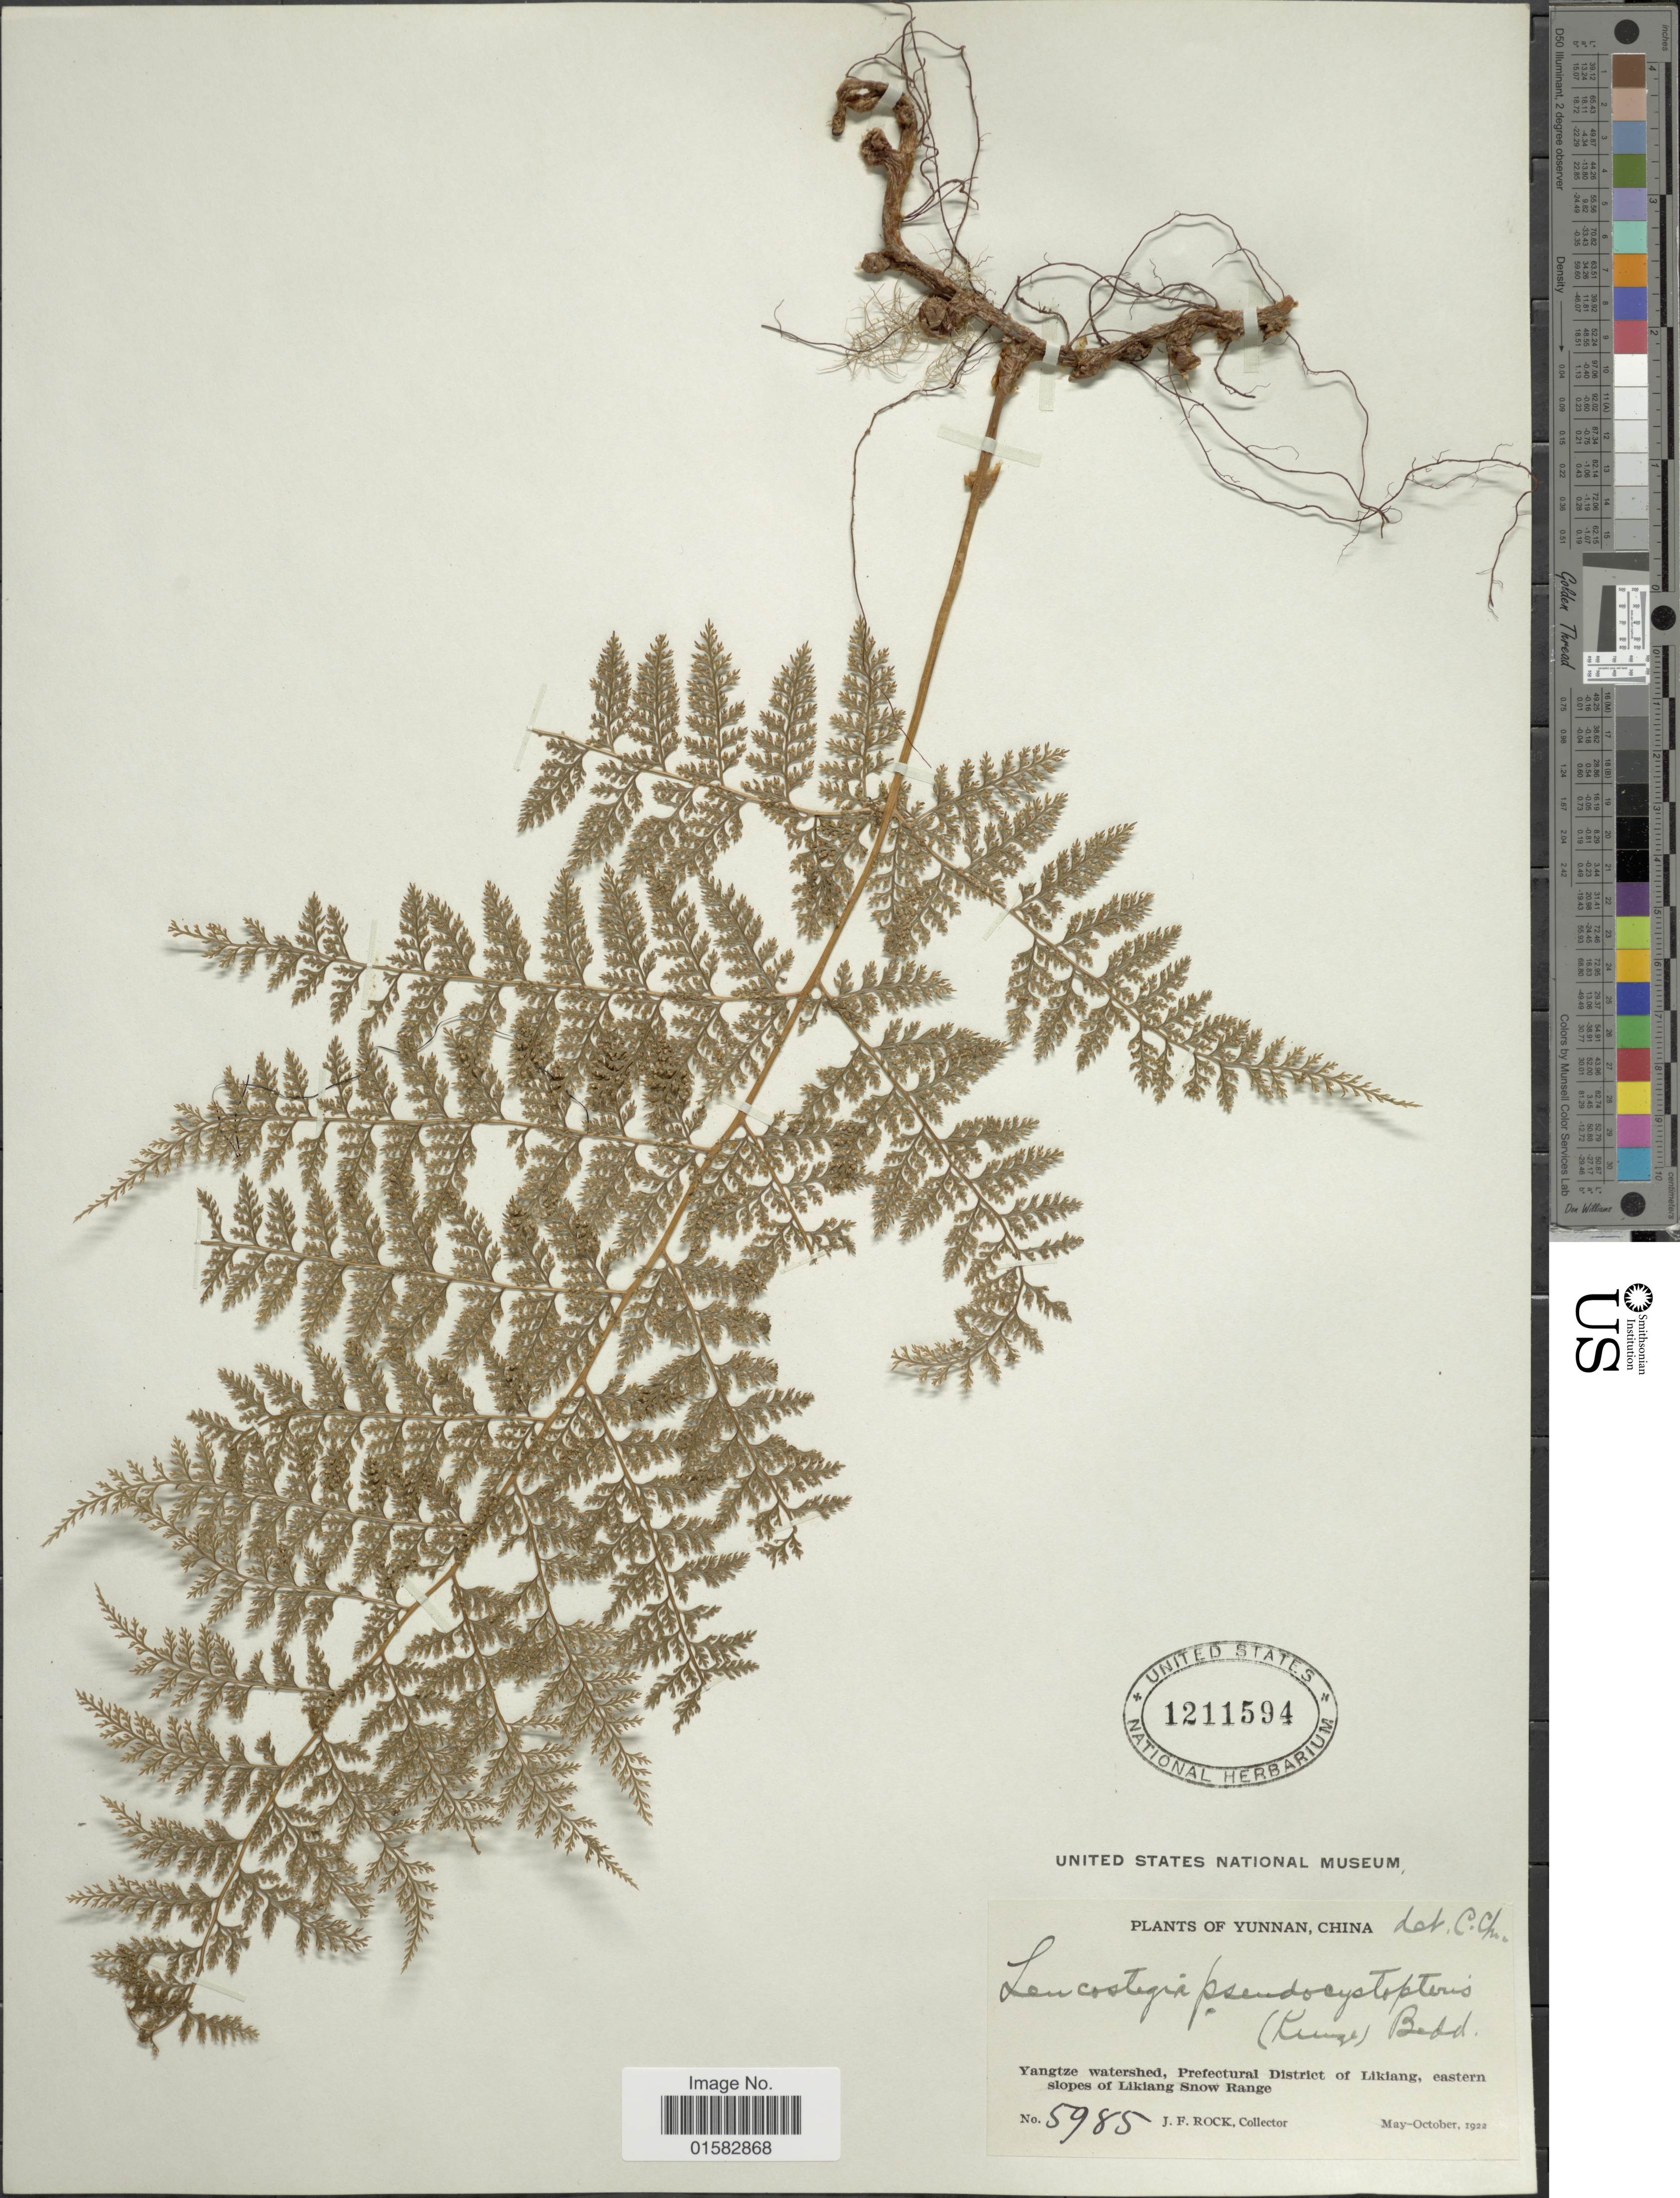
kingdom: Plantae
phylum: Tracheophyta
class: Polypodiopsida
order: Polypodiales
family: Davalliaceae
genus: Davallia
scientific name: Davallia pulchra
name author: D. Don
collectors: J. Rock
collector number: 5985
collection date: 1922-05/1922-10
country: China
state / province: Yunnan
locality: Yangtze watershed, Prefectural District of Likiang, eastern slopes of Likiang Snow Range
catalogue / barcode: US 1211594